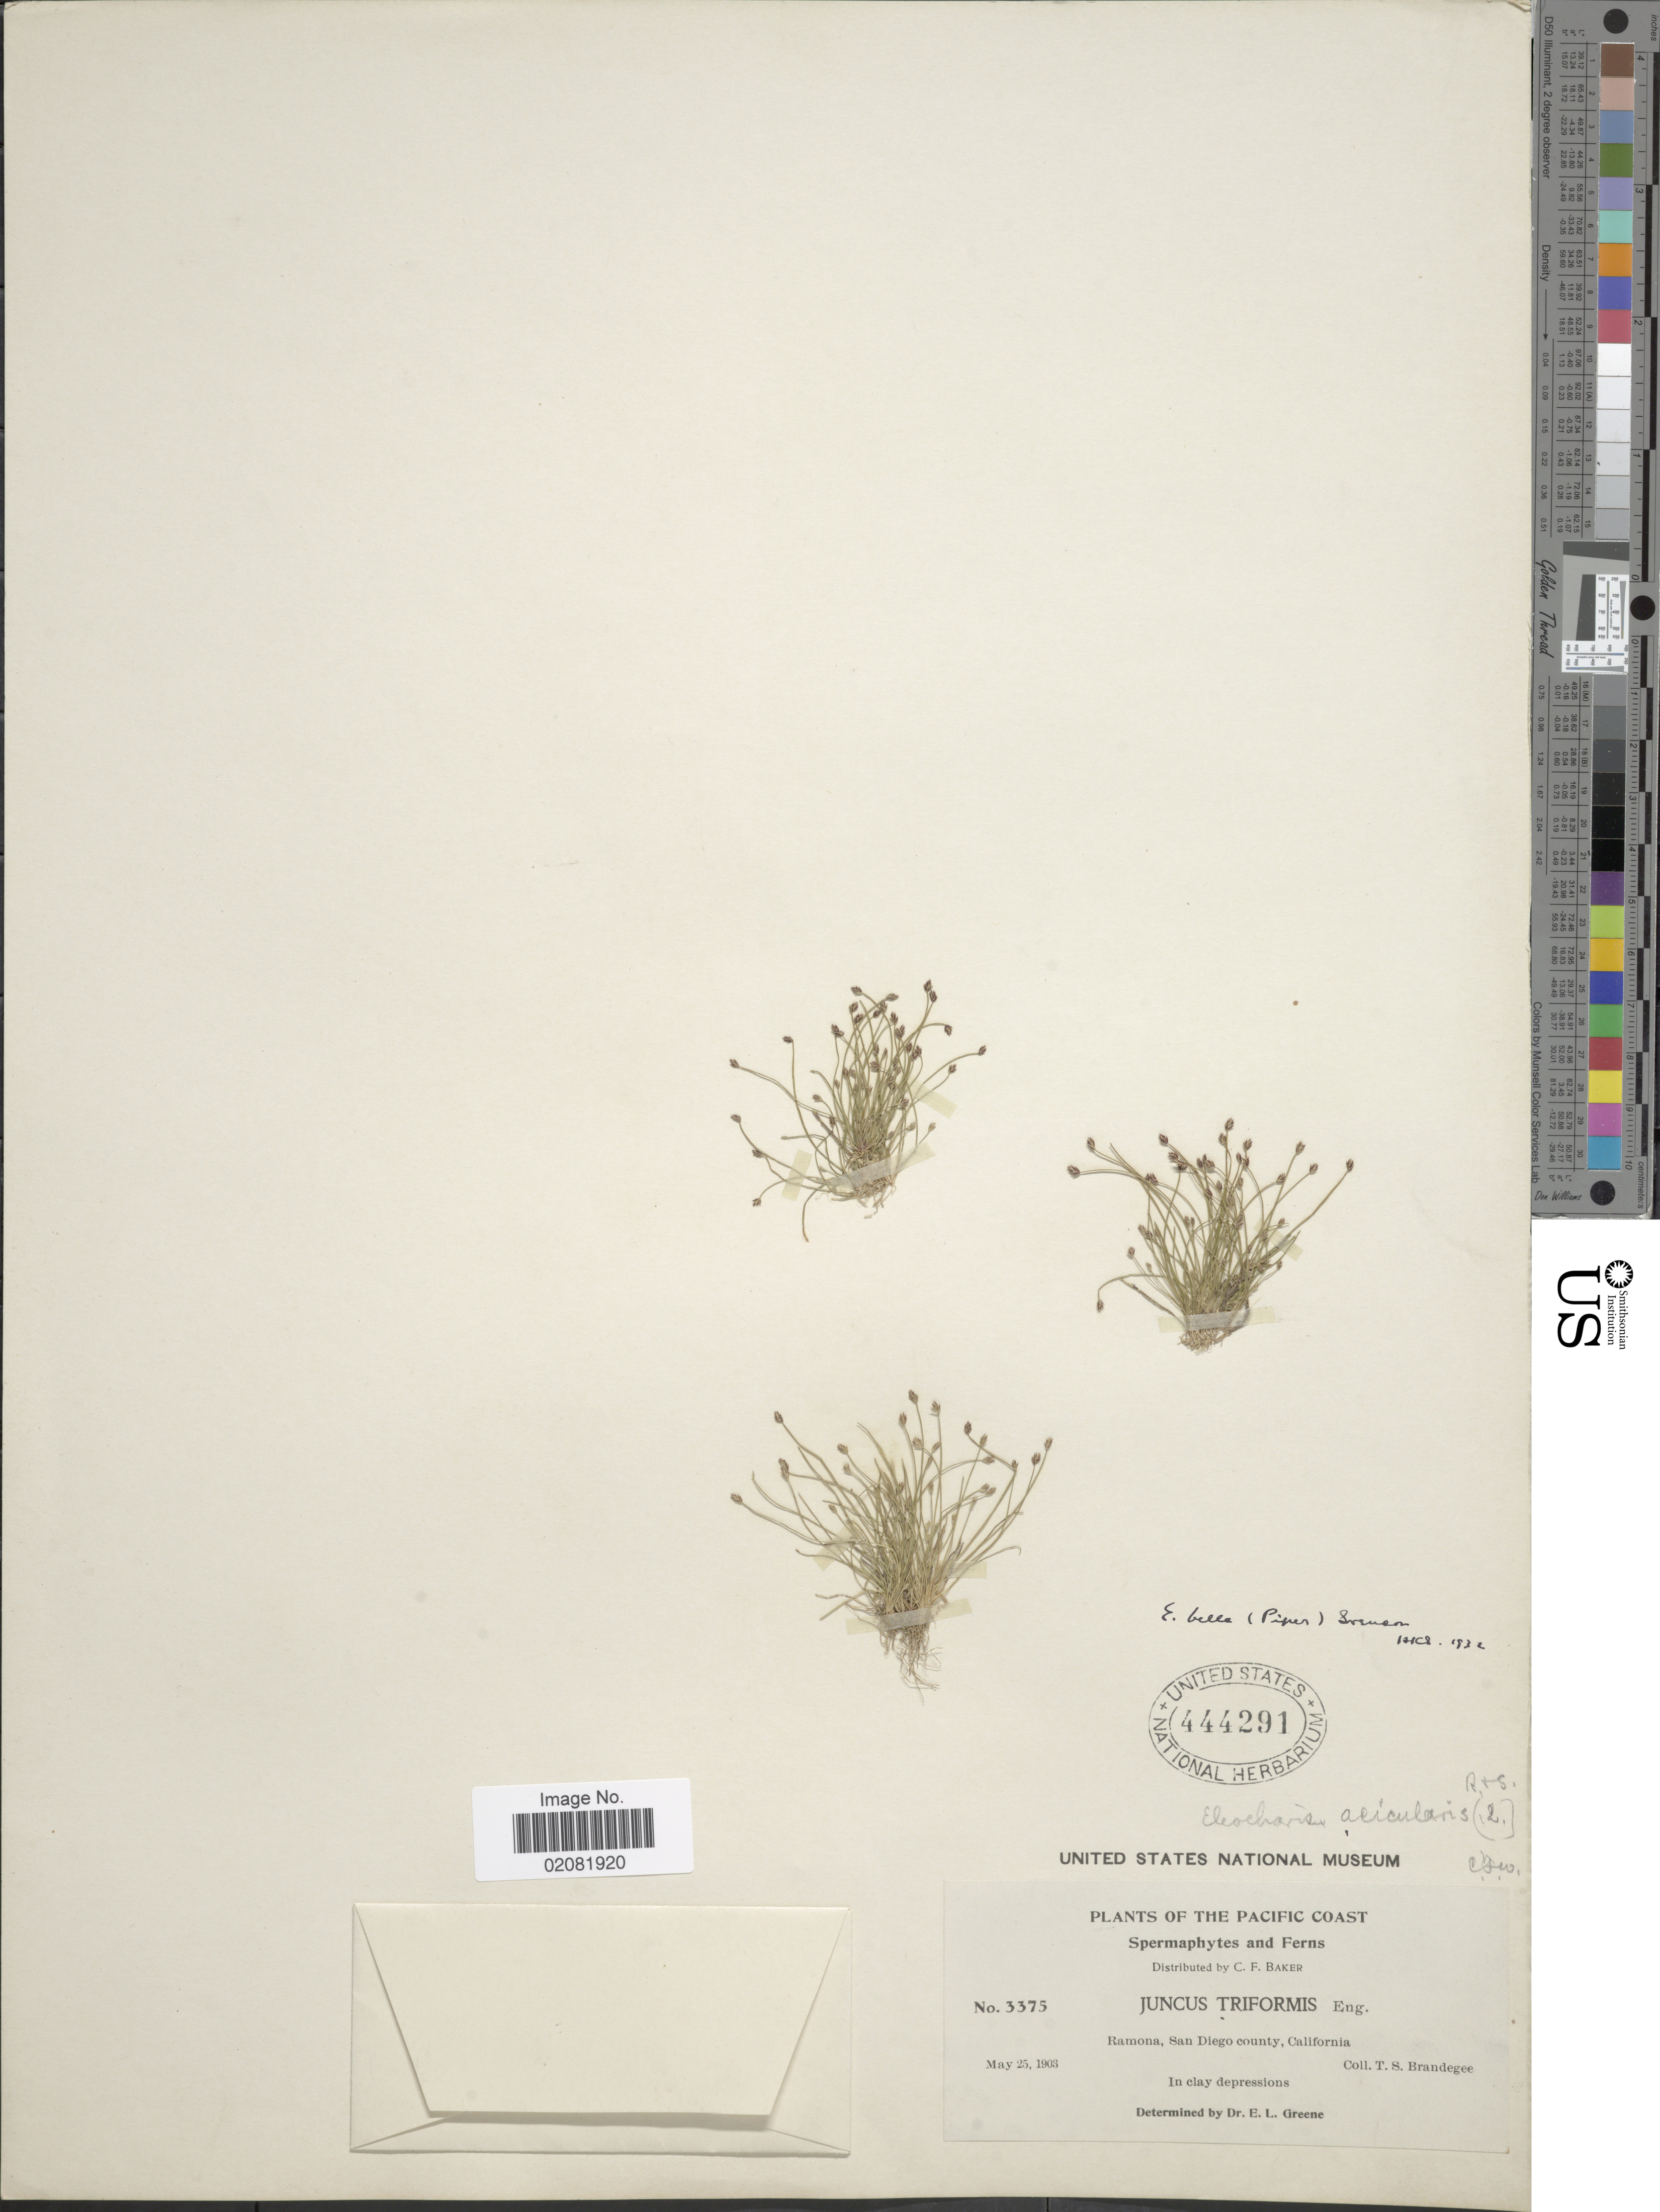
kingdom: Plantae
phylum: Tracheophyta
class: Liliopsida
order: Poales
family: Cyperaceae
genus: Eleocharis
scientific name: Eleocharis bella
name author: (Piper) Svenson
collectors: T. S. Brandegee (herbarium)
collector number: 3375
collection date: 1903-05-25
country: United States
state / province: California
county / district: San Diego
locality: Ramona, San Diego County. Pacific Coast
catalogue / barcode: US 444291